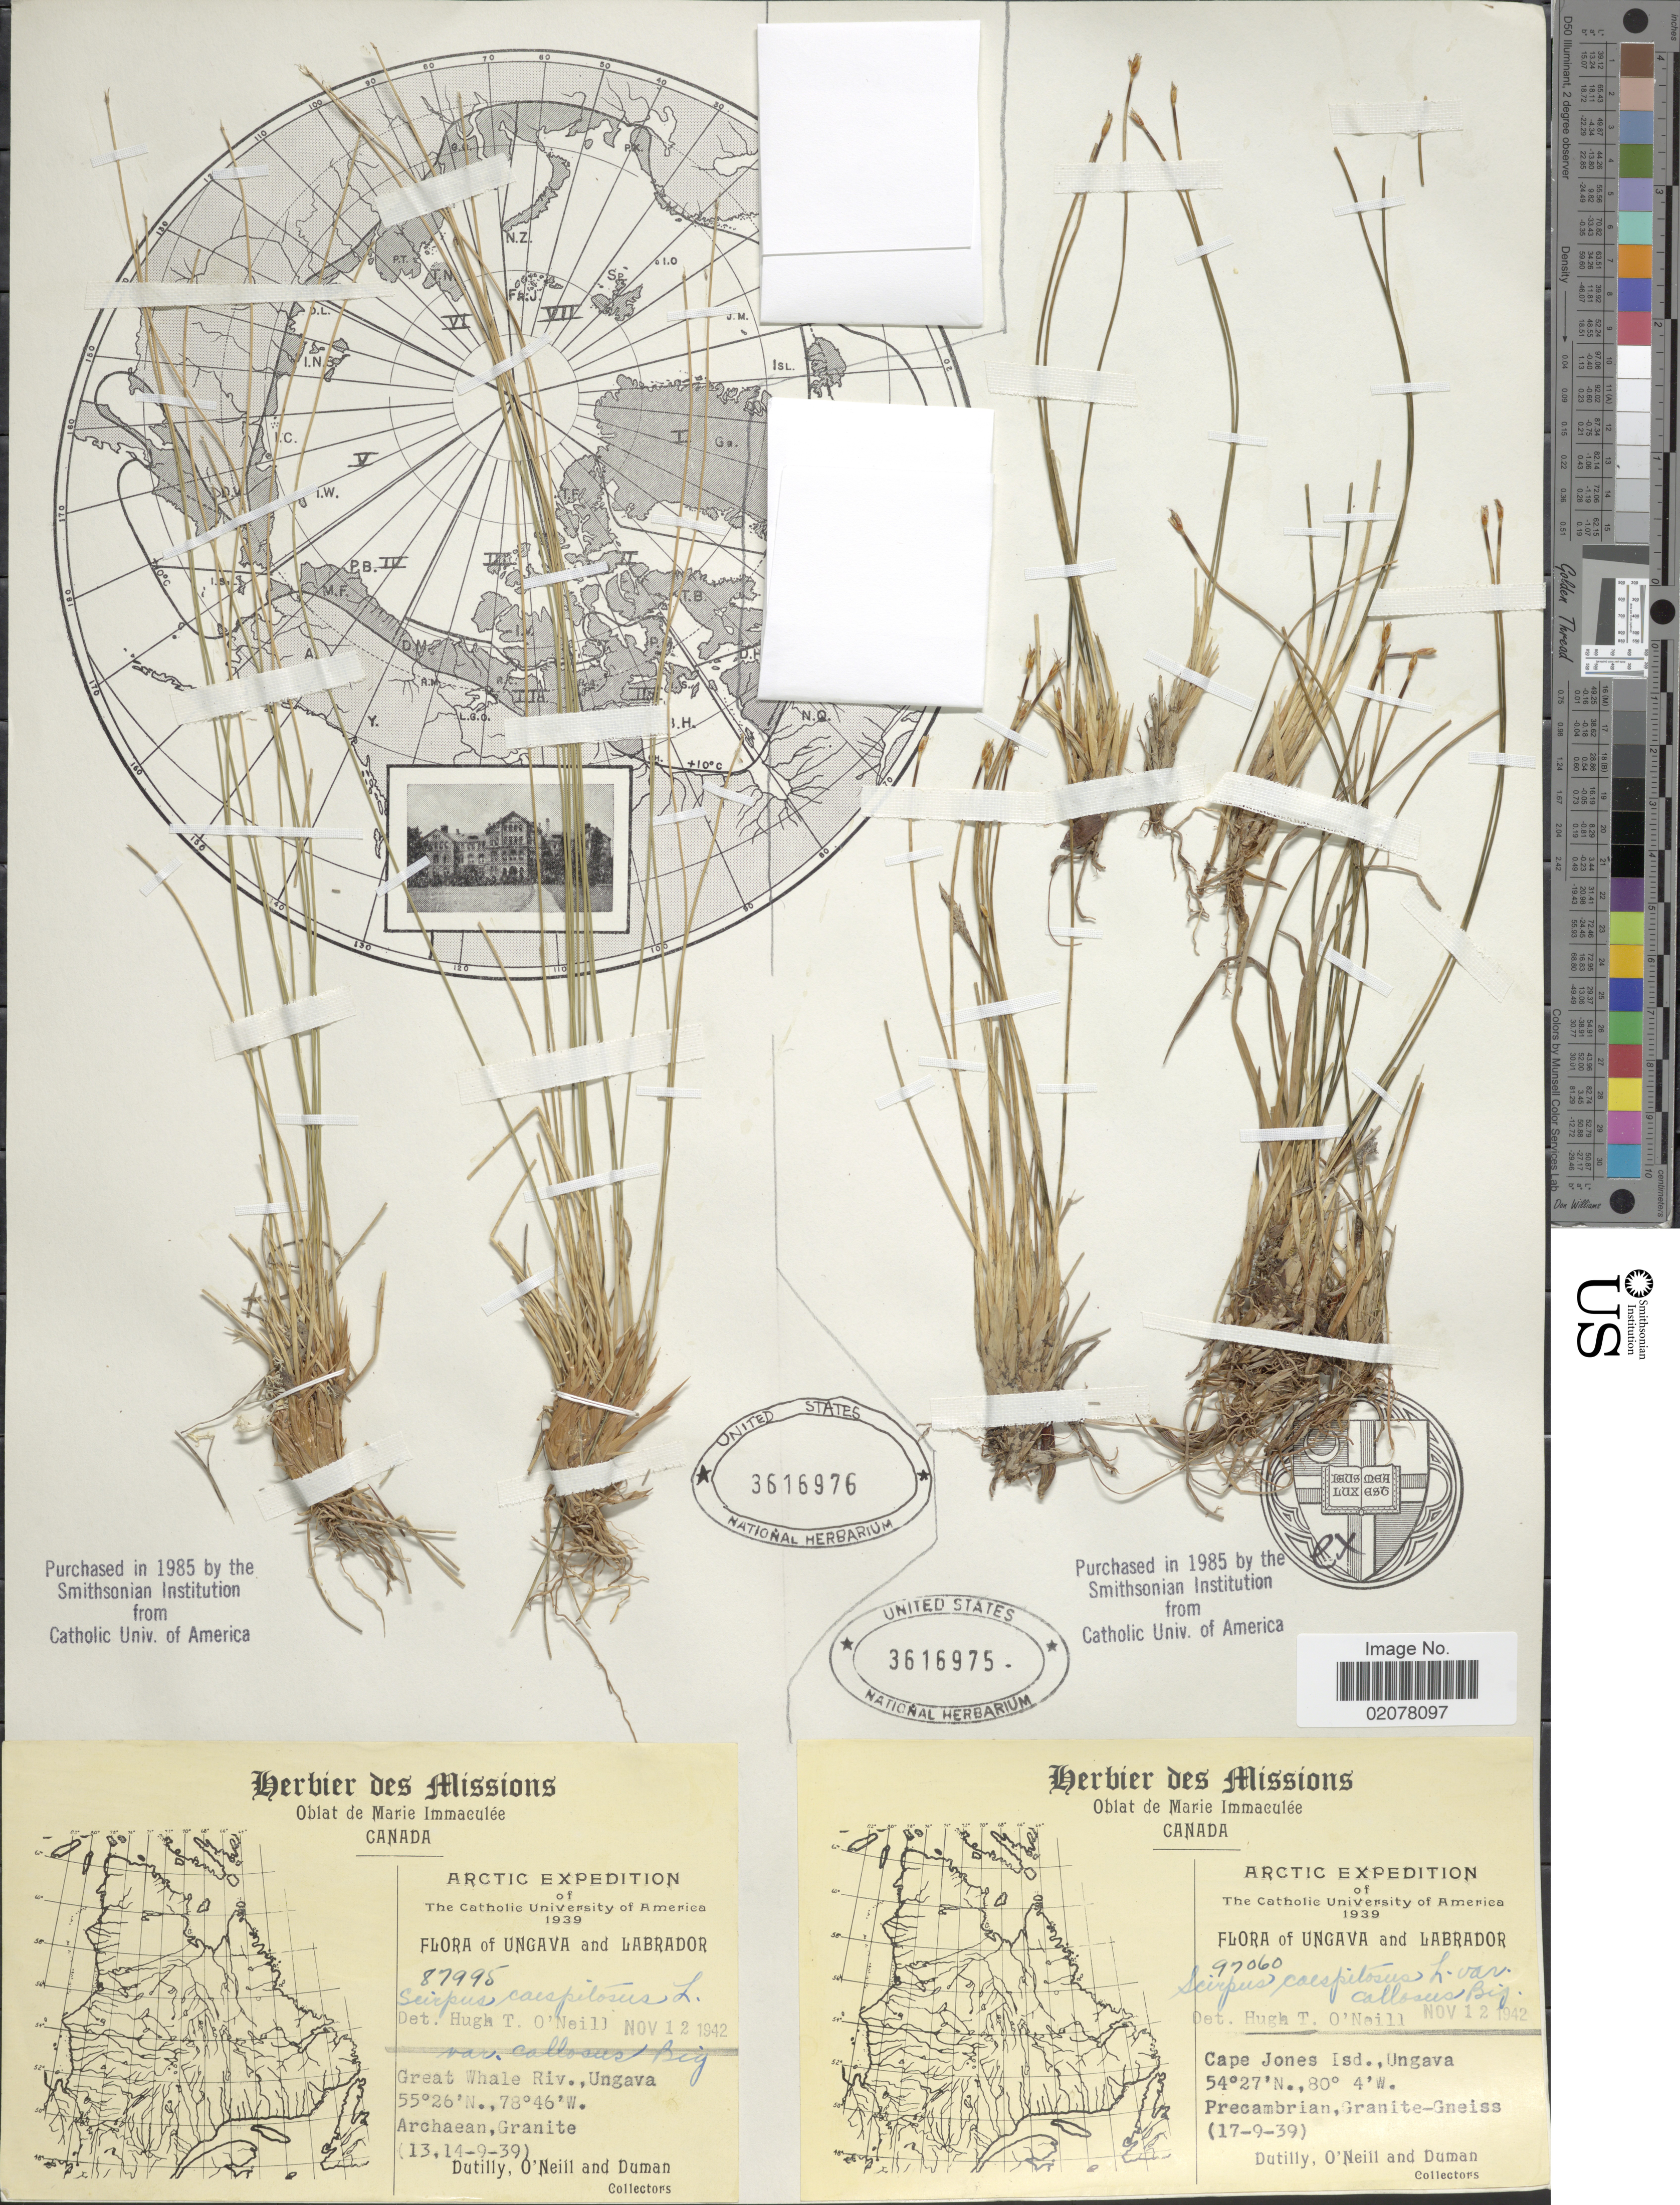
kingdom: Plantae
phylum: Tracheophyta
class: Liliopsida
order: Poales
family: Cyperaceae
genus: Trichophorum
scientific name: Trichophorum cespitosum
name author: (L.) Hartm.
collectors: -. Dutilly, O' Neill & -. Duman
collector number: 87995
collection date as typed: Transcribed d/m/y: 13/9/39 to 14/9/39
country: Canada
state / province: Nunavut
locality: Great Whale Riv., Ungava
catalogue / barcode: US 3616976-2